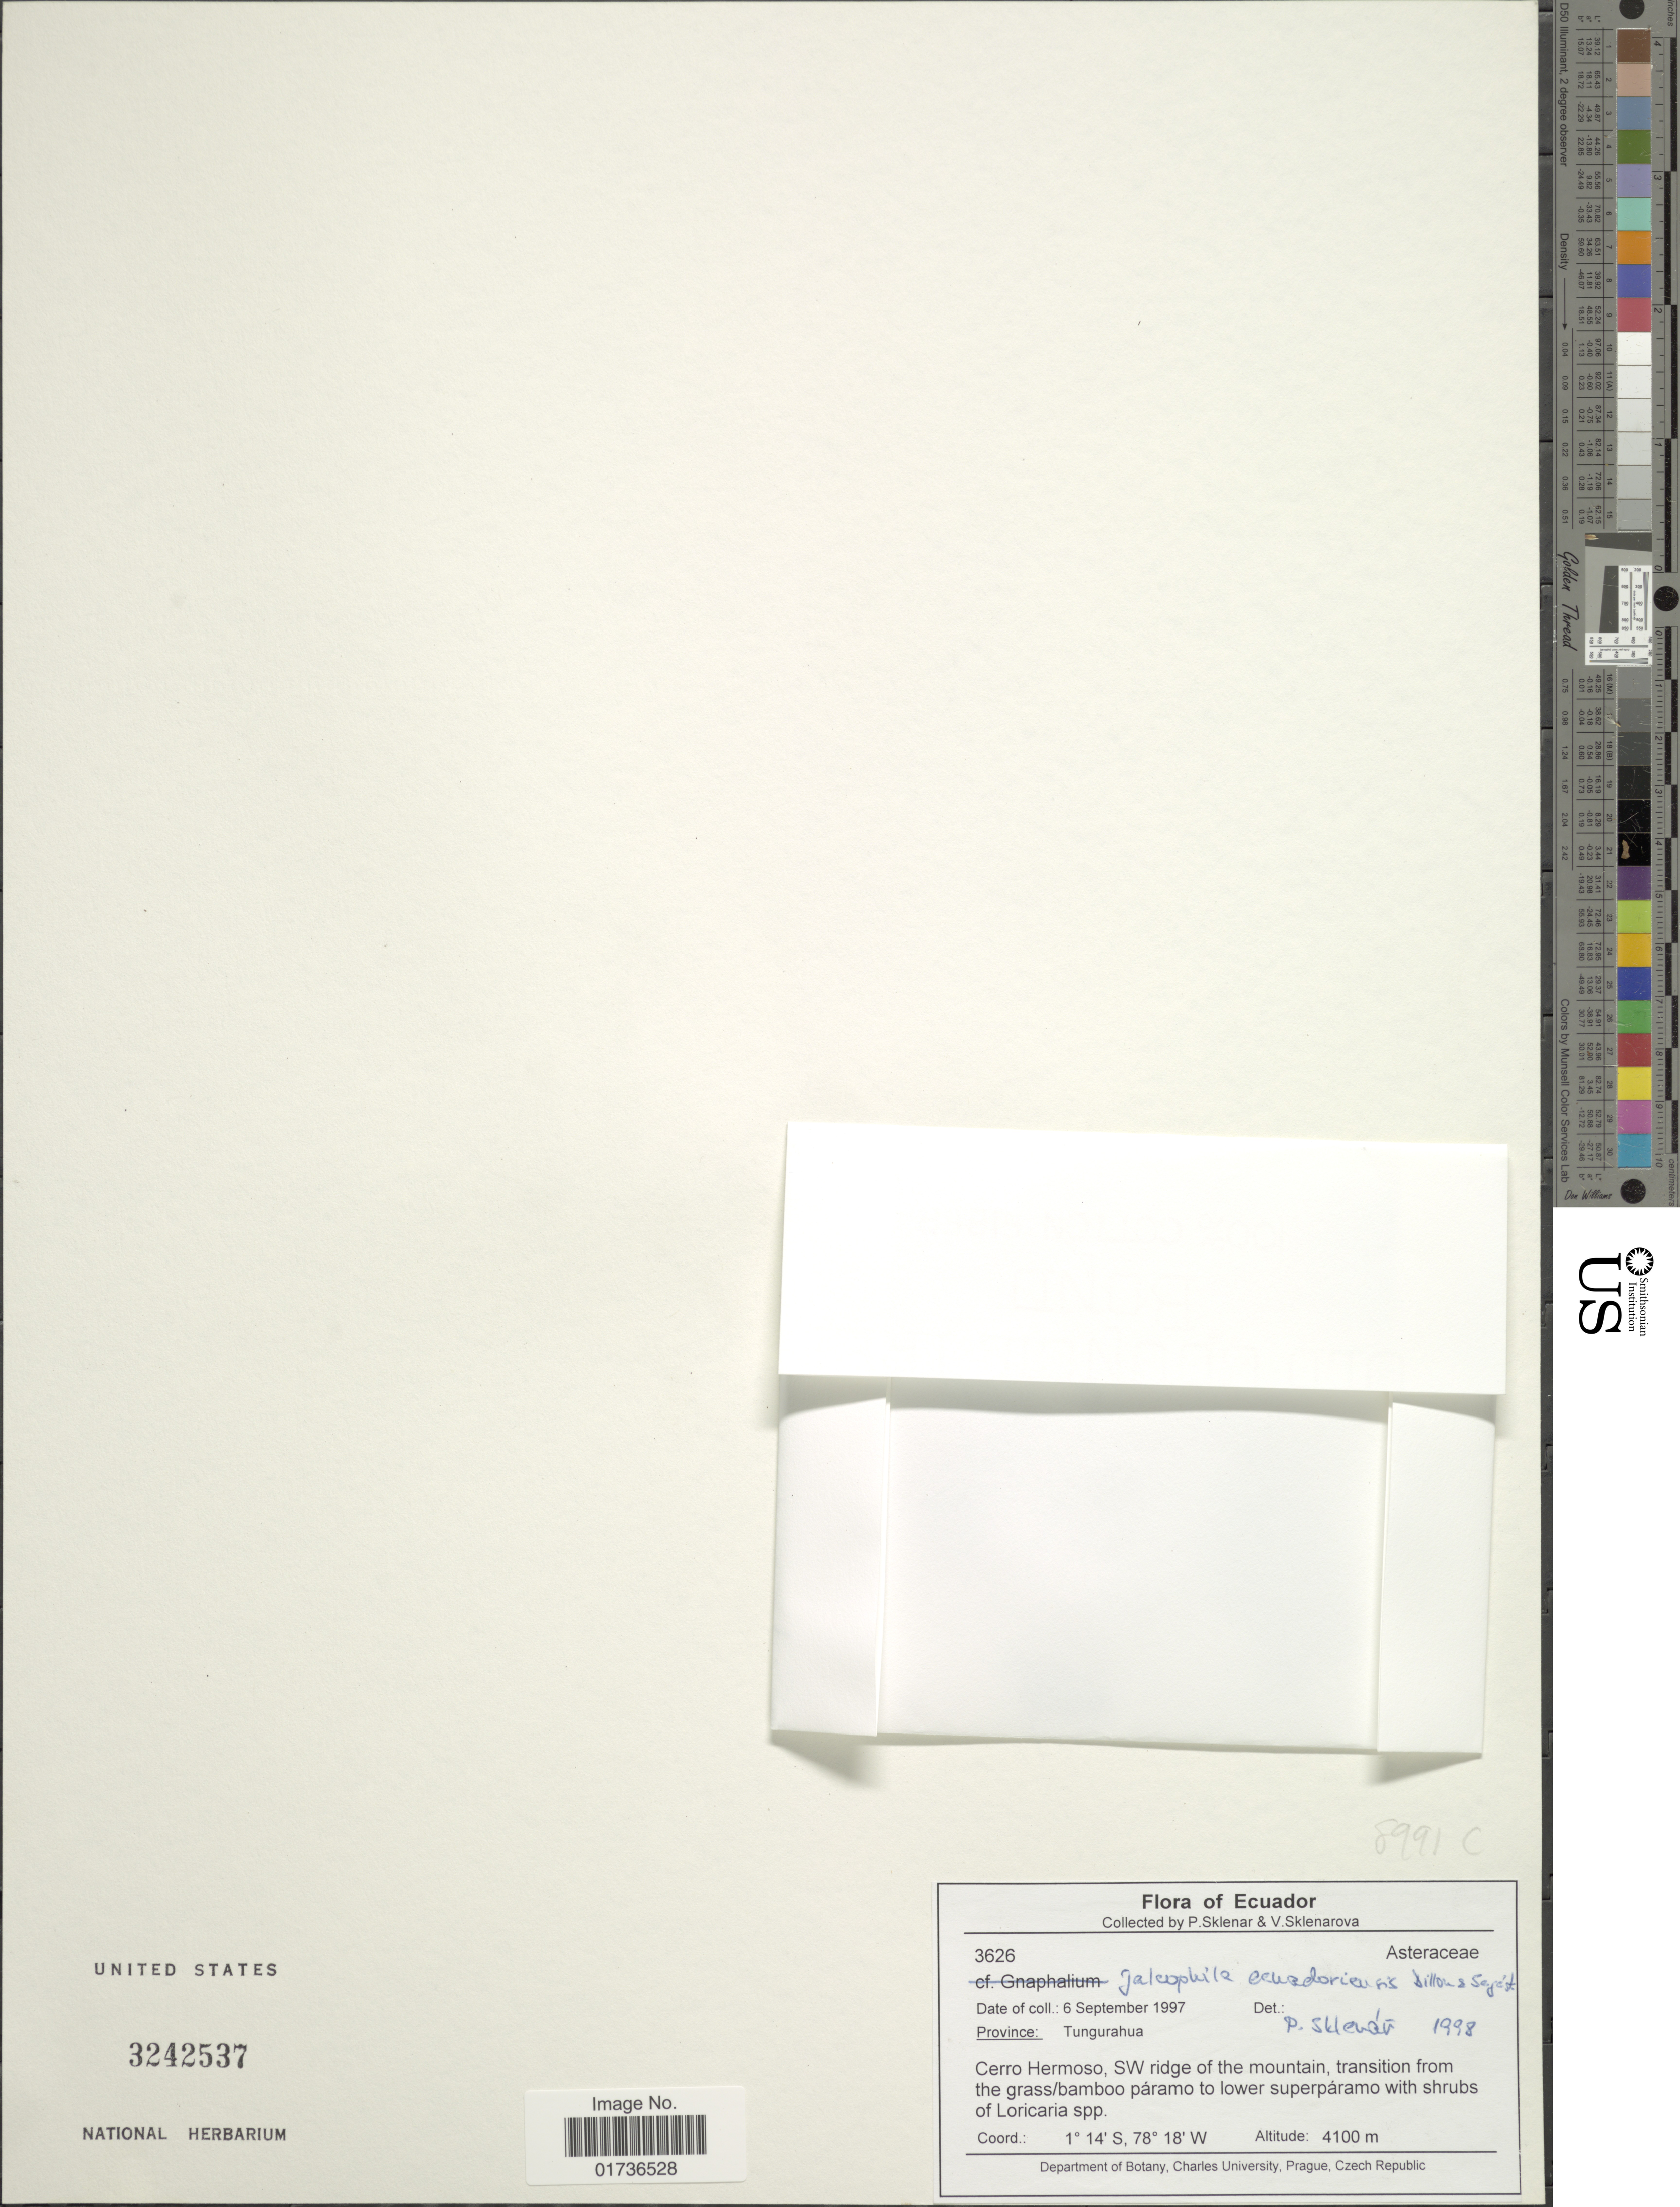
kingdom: Plantae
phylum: Tracheophyta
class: Magnoliopsida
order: Asterales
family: Asteraceae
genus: Jalcophila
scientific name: Jalcophila ecuadoriensis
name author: M.O. Dillon & Sagást.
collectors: P. Sklenár & V. Sklenárová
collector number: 3626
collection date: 1997-09-06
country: Ecuador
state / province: Tungurahua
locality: Cerro Hermoso, SW ridge of the mountain, transiton from the grass/bamboo páramo to lower superpáramo with shrubs of Loricaria spp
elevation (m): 4100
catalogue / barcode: US 3242537